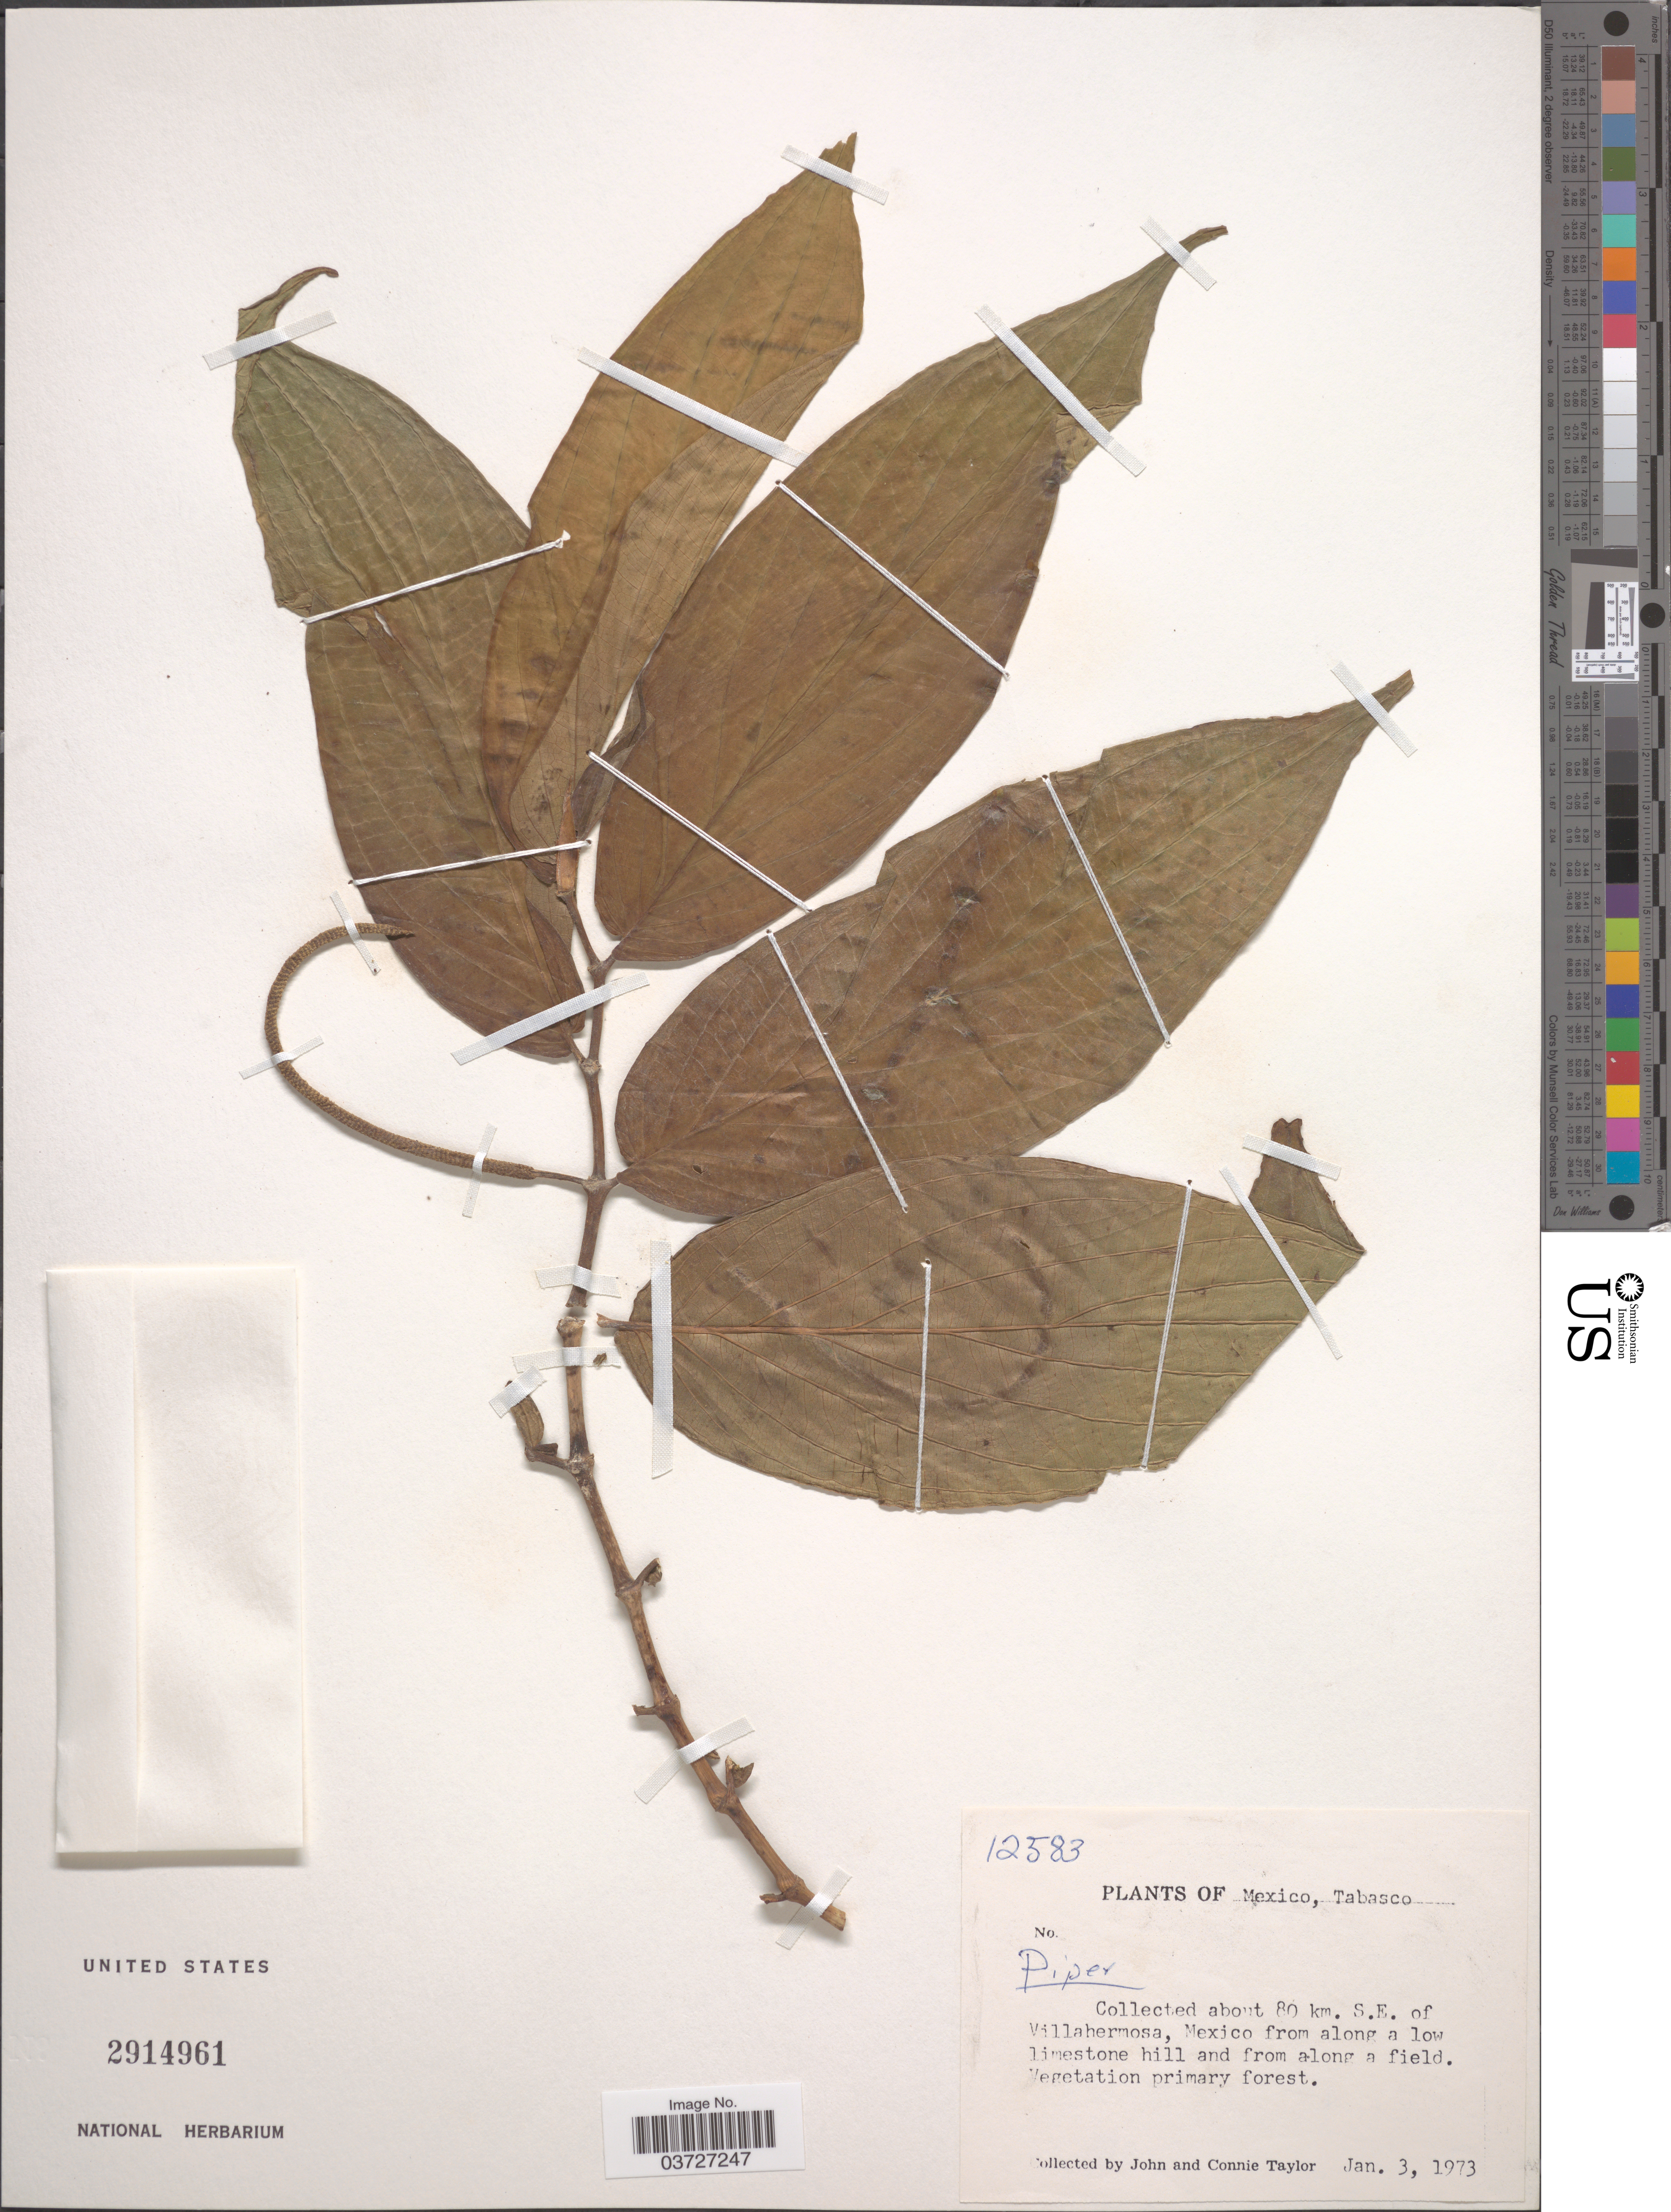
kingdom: Plantae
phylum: Tracheophyta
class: Magnoliopsida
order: Piperales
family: Piperaceae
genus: Piper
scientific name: Piper sp.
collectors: J. Taylor & C. Taylor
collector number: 12583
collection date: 1973-01-03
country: Mexico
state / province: Tabasco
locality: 80 km. S.E. of Villahermosa, Mexico from along a low limestone hill and from along a field.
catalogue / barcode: US 2914961